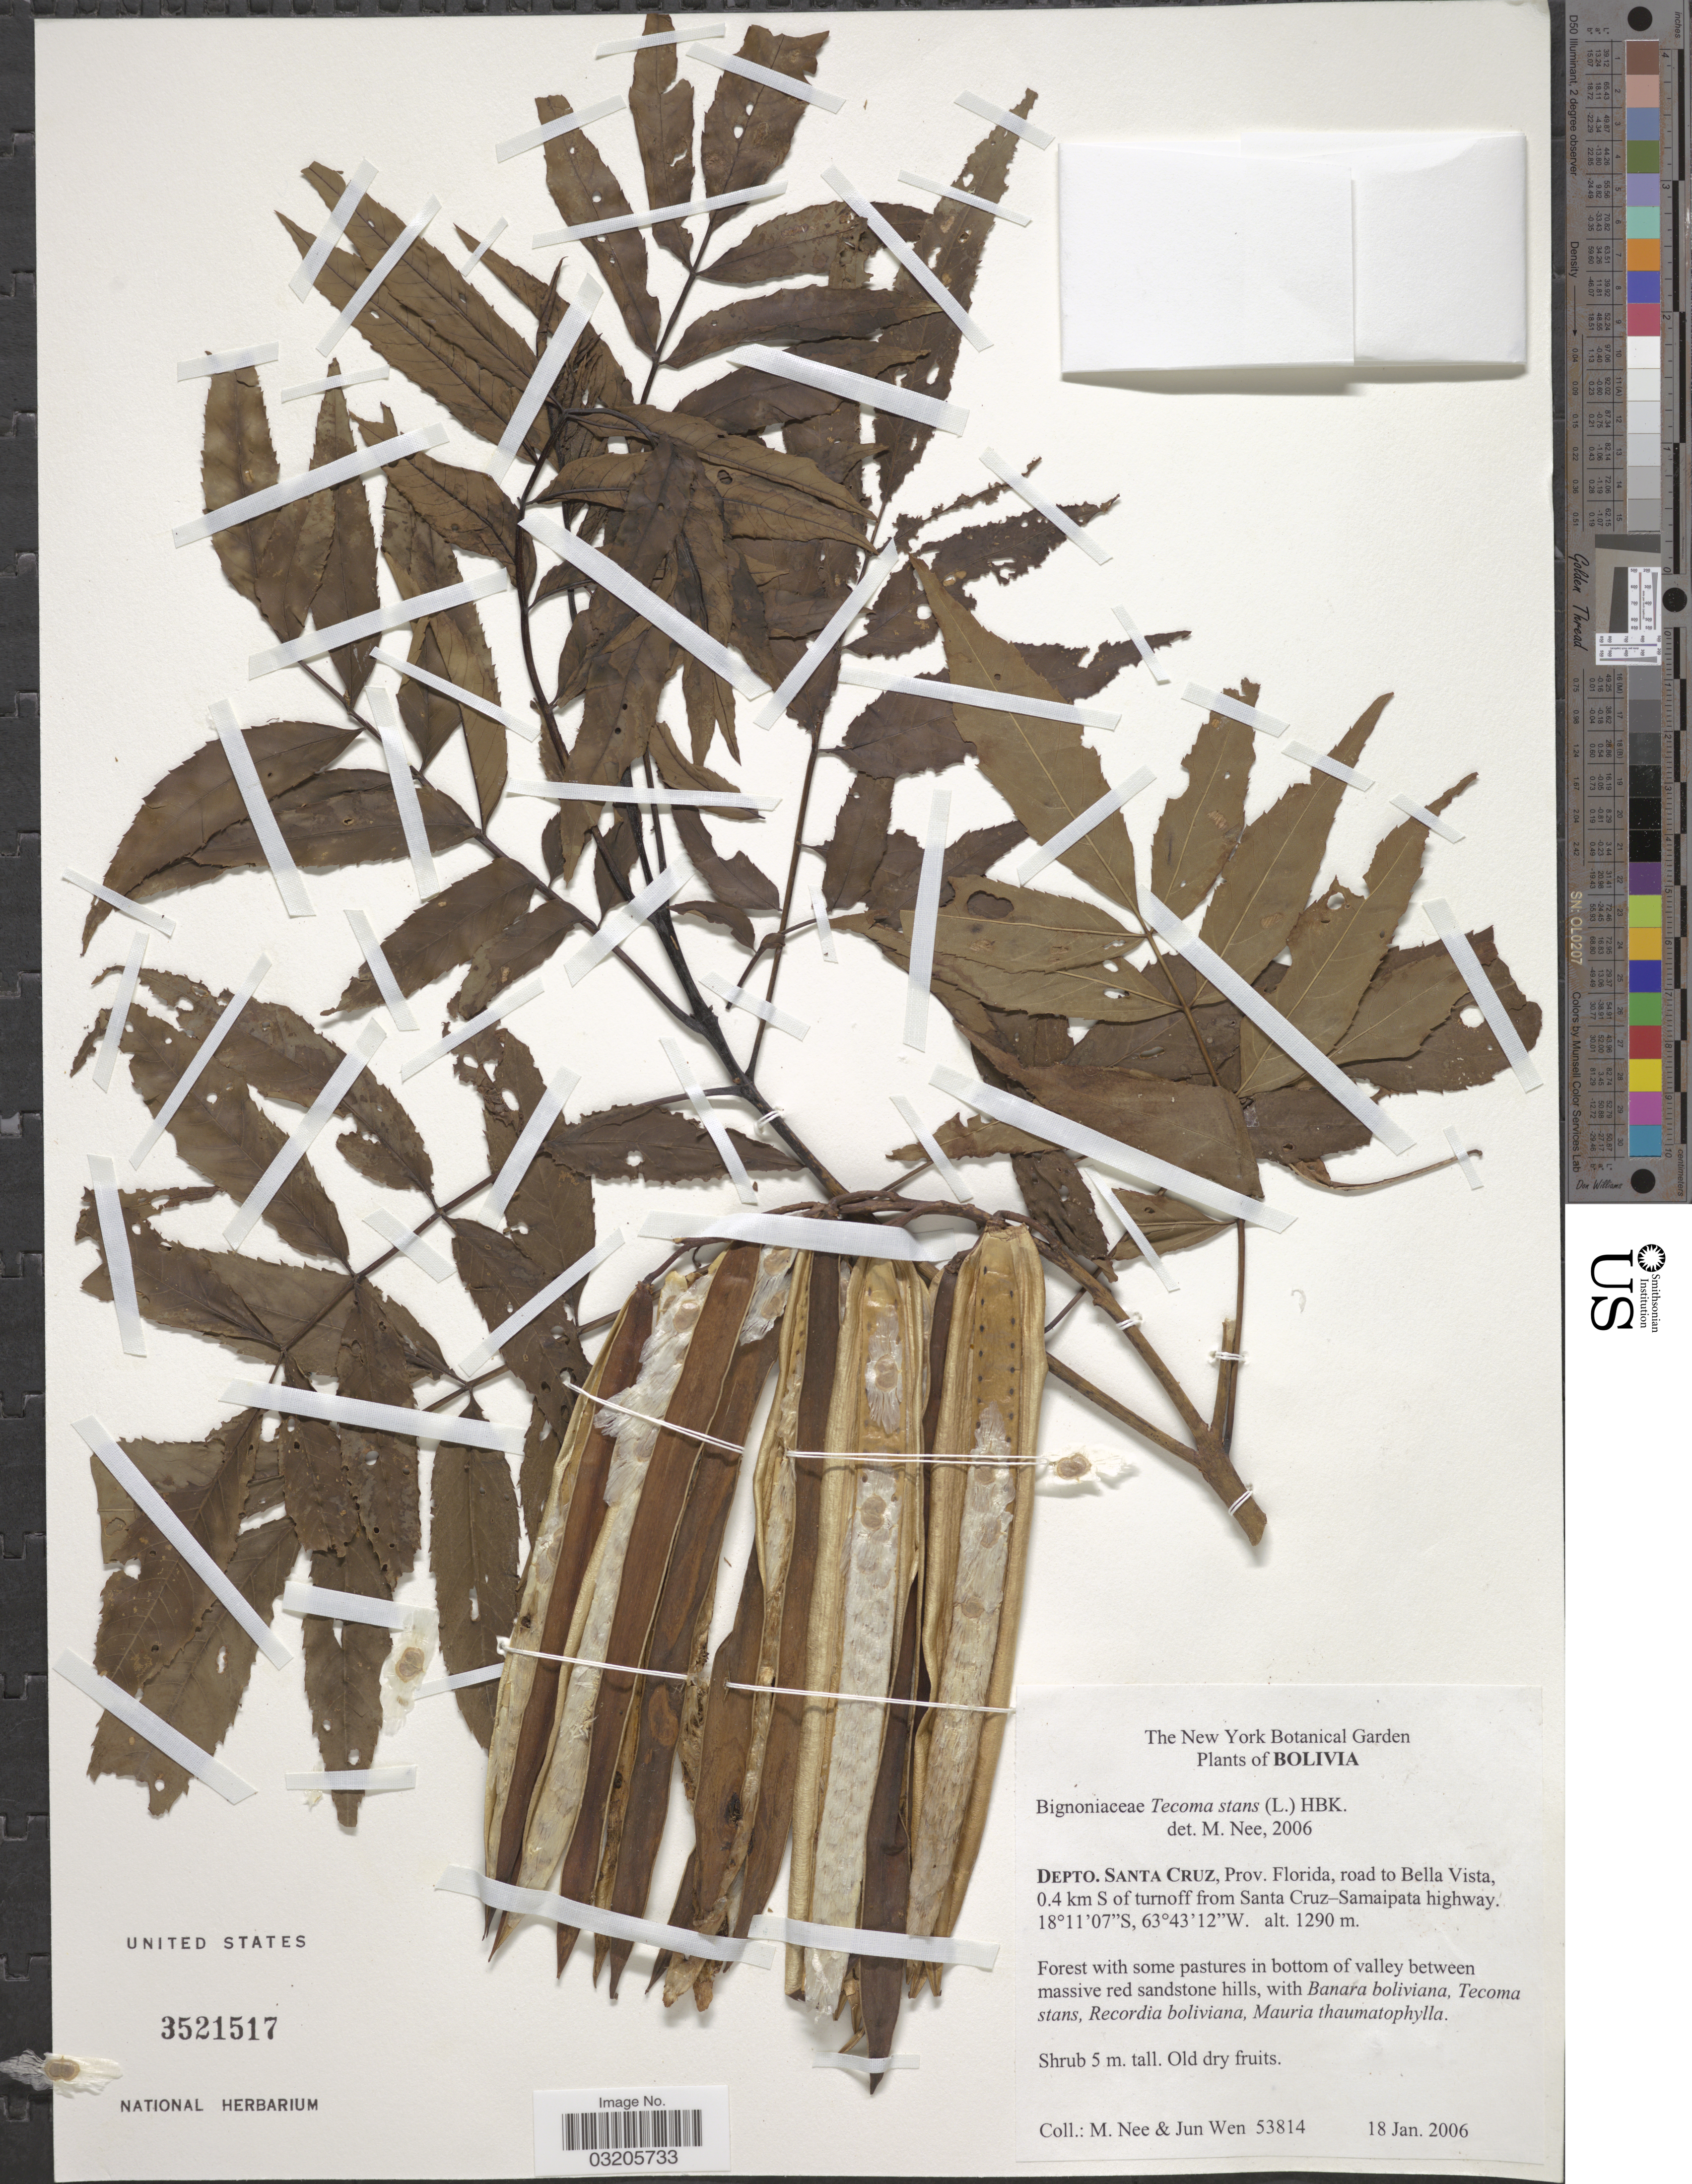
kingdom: Plantae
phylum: Tracheophyta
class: Magnoliopsida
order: Lamiales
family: Bignoniaceae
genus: Tecoma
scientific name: Tecoma stans var. stans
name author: (L.) Juss. ex Kunth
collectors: M. Nee & J. Wen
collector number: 53814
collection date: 2006-01-18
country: Bolivia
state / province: Santa Cruz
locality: Prov. Florida, road to Bella Vista, 0.4 km S of turnoff from Santa Cruz-Samaipata highway.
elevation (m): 1290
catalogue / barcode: US 3521517